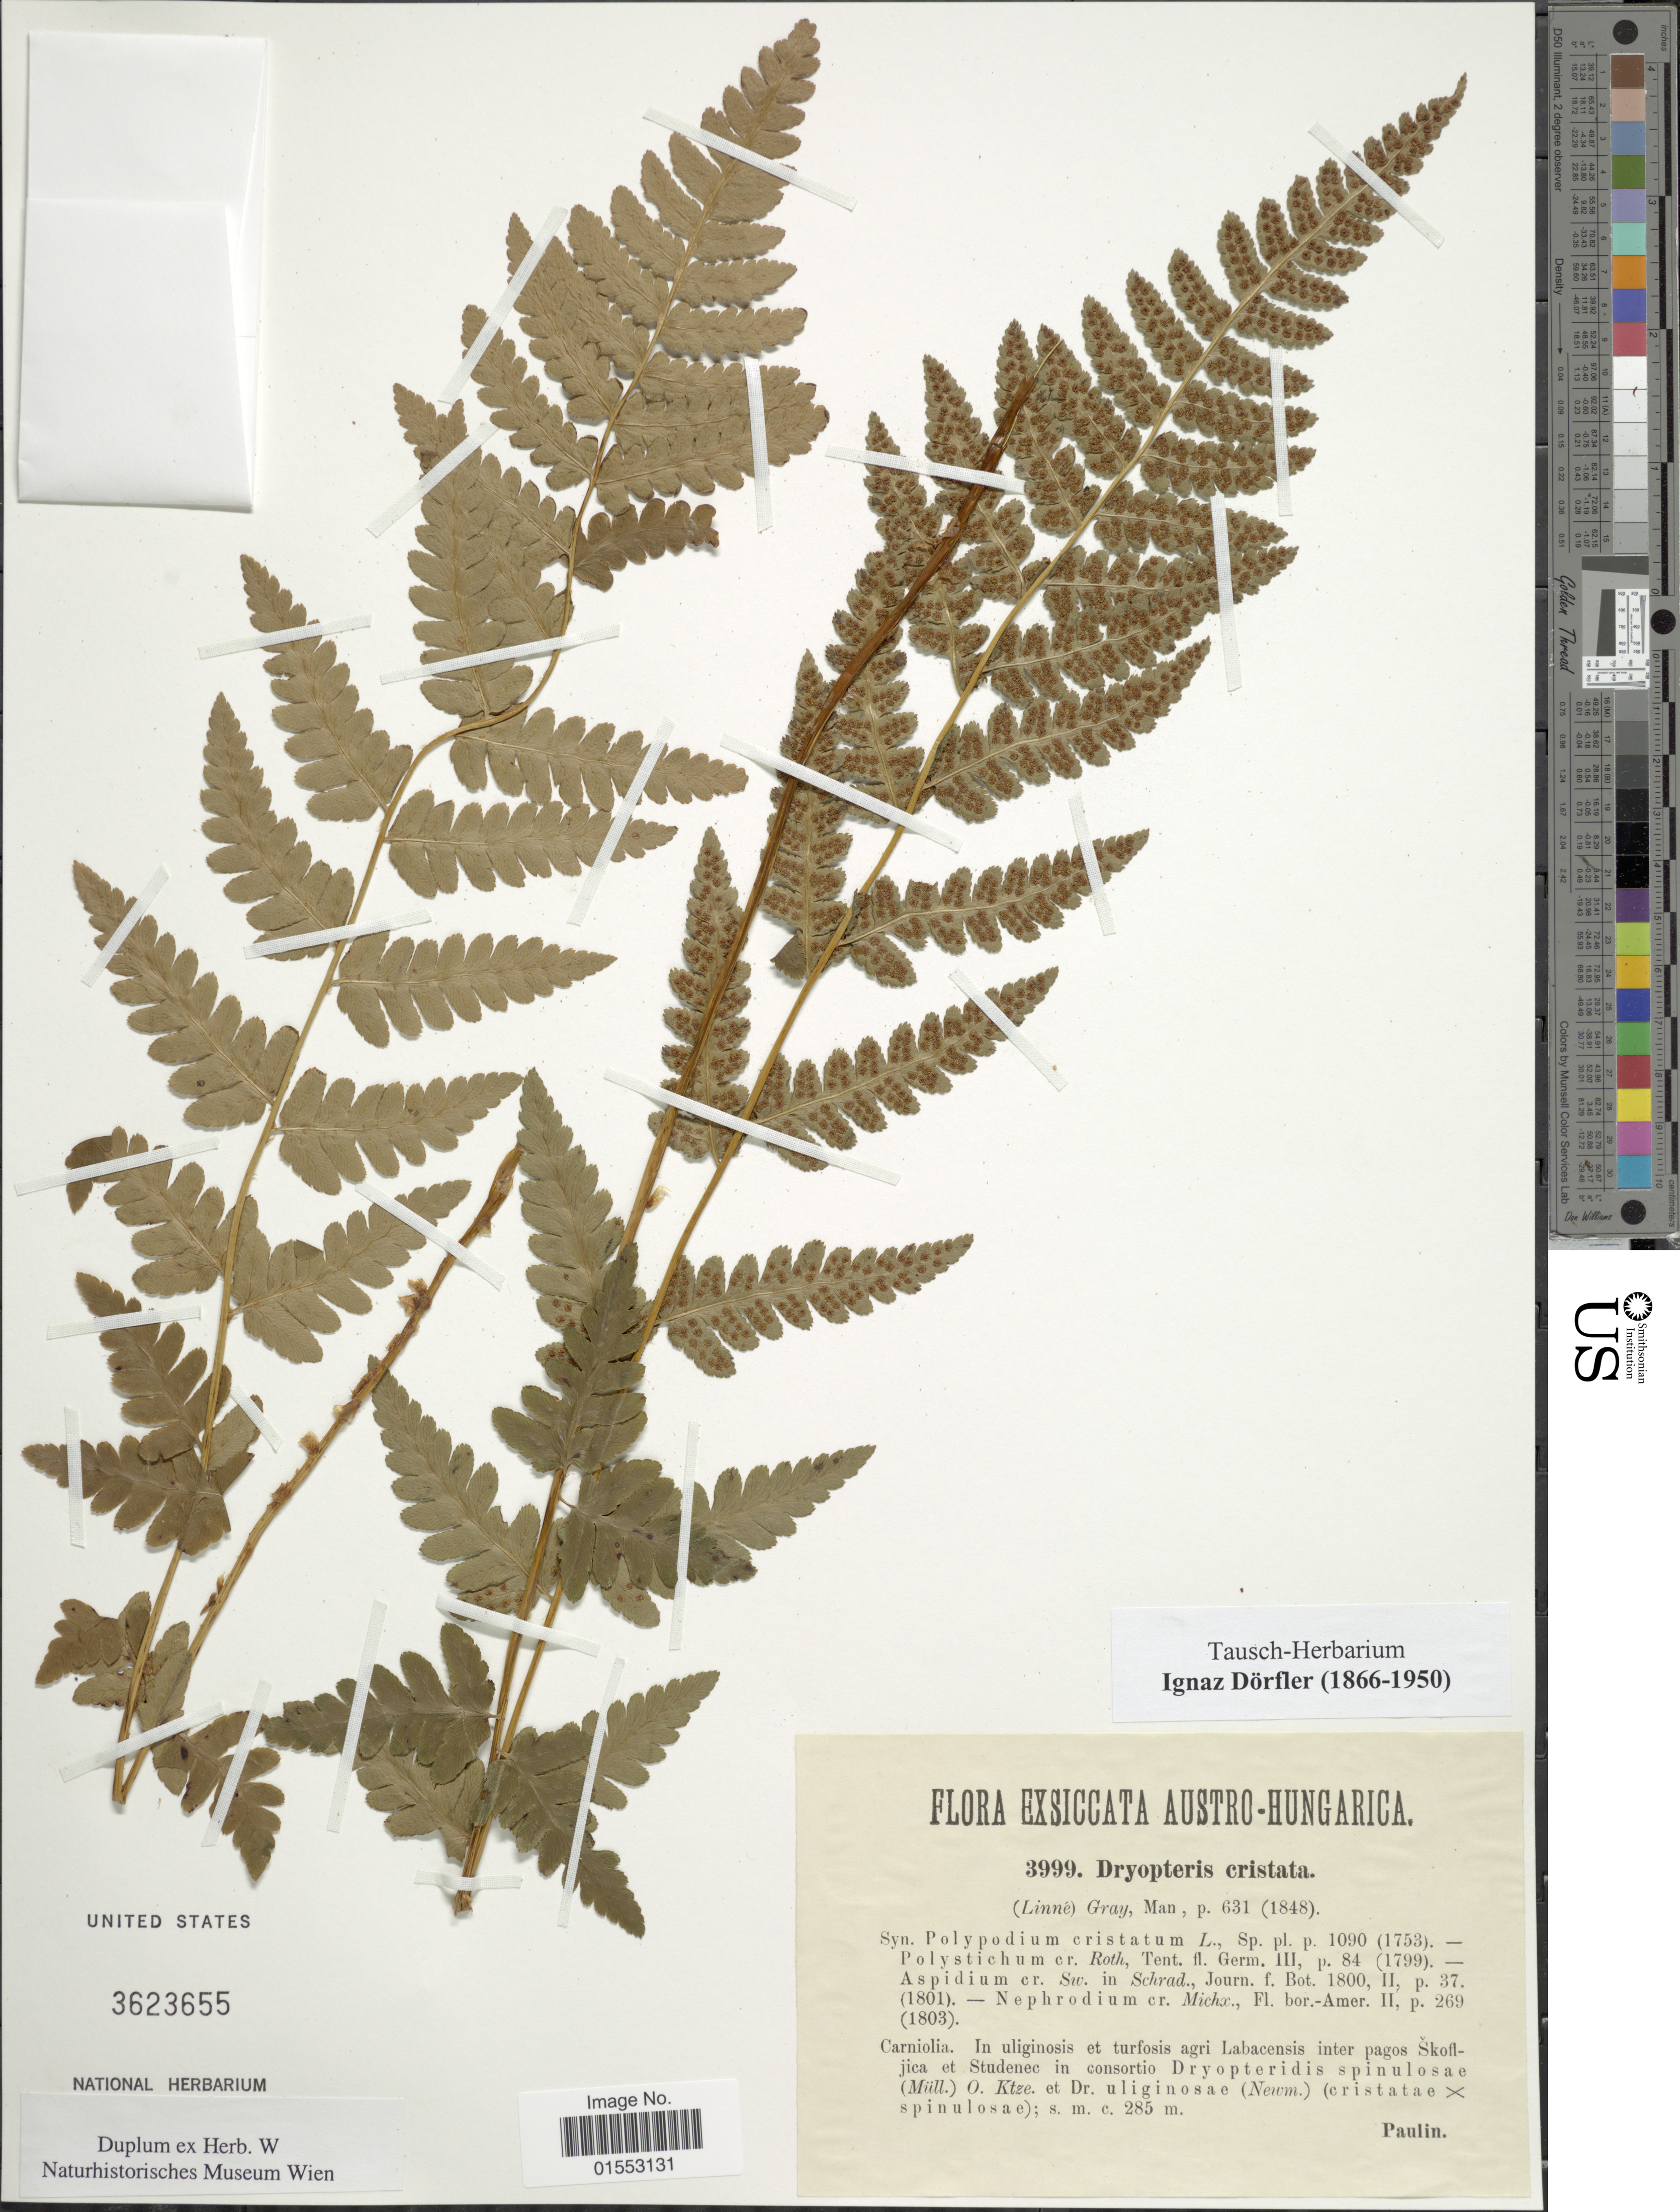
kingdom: Plantae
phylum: Tracheophyta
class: Polypodiopsida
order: Polypodiales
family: Dryopteridaceae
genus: Dryopteris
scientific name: Dryopteris cristata var. spinulosa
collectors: -. Paulin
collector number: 3999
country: Slovenia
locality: Carniolia. In Uliginosis et turfosis agri Labacensis inter pagos Skofljica et Studenec on consortio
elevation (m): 285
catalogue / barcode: US 3623655